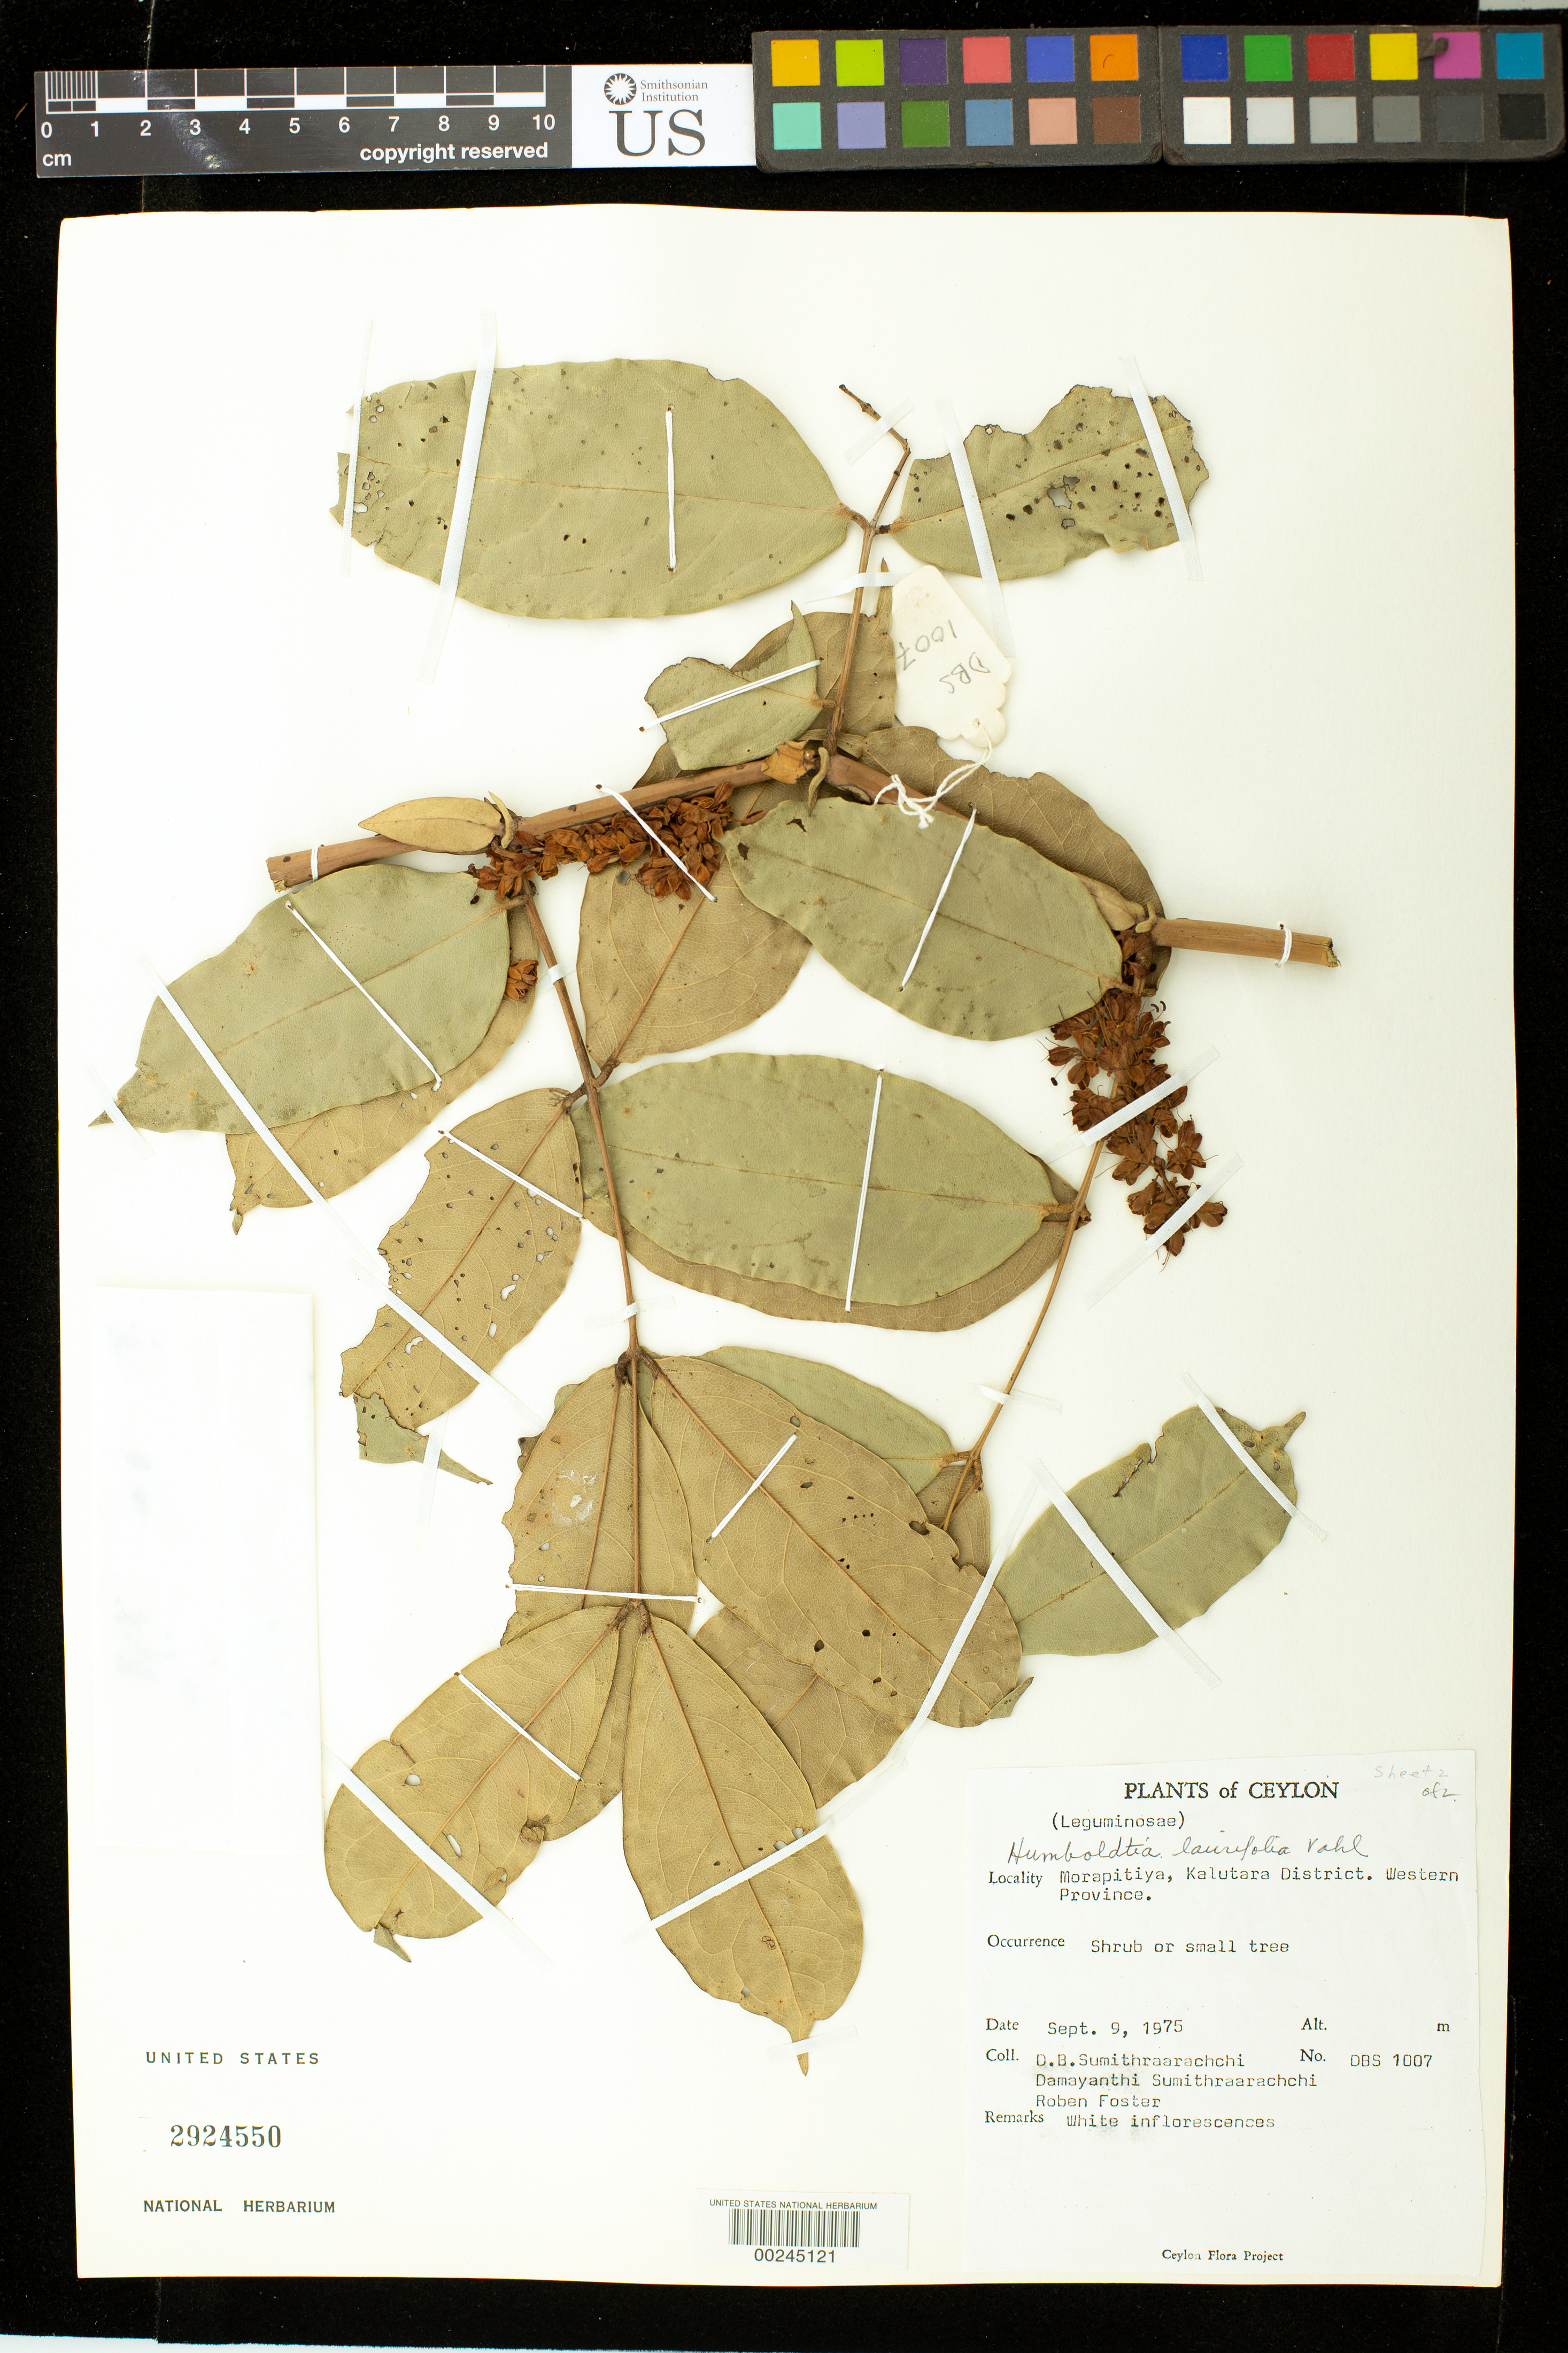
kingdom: Plantae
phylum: Tracheophyta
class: Magnoliopsida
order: Fabales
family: Fabaceae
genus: Humboldtia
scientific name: Humboldtia laurifolia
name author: Vahl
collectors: D. B. Sumithraarachchi, D. Sumithraarachchi & R. Foster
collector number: Dbs1007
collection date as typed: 09 Sep 1975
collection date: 1975-09-09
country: Sri Lanka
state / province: Western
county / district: Kalutara Dist.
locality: Morapitiya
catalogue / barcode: US 2924550